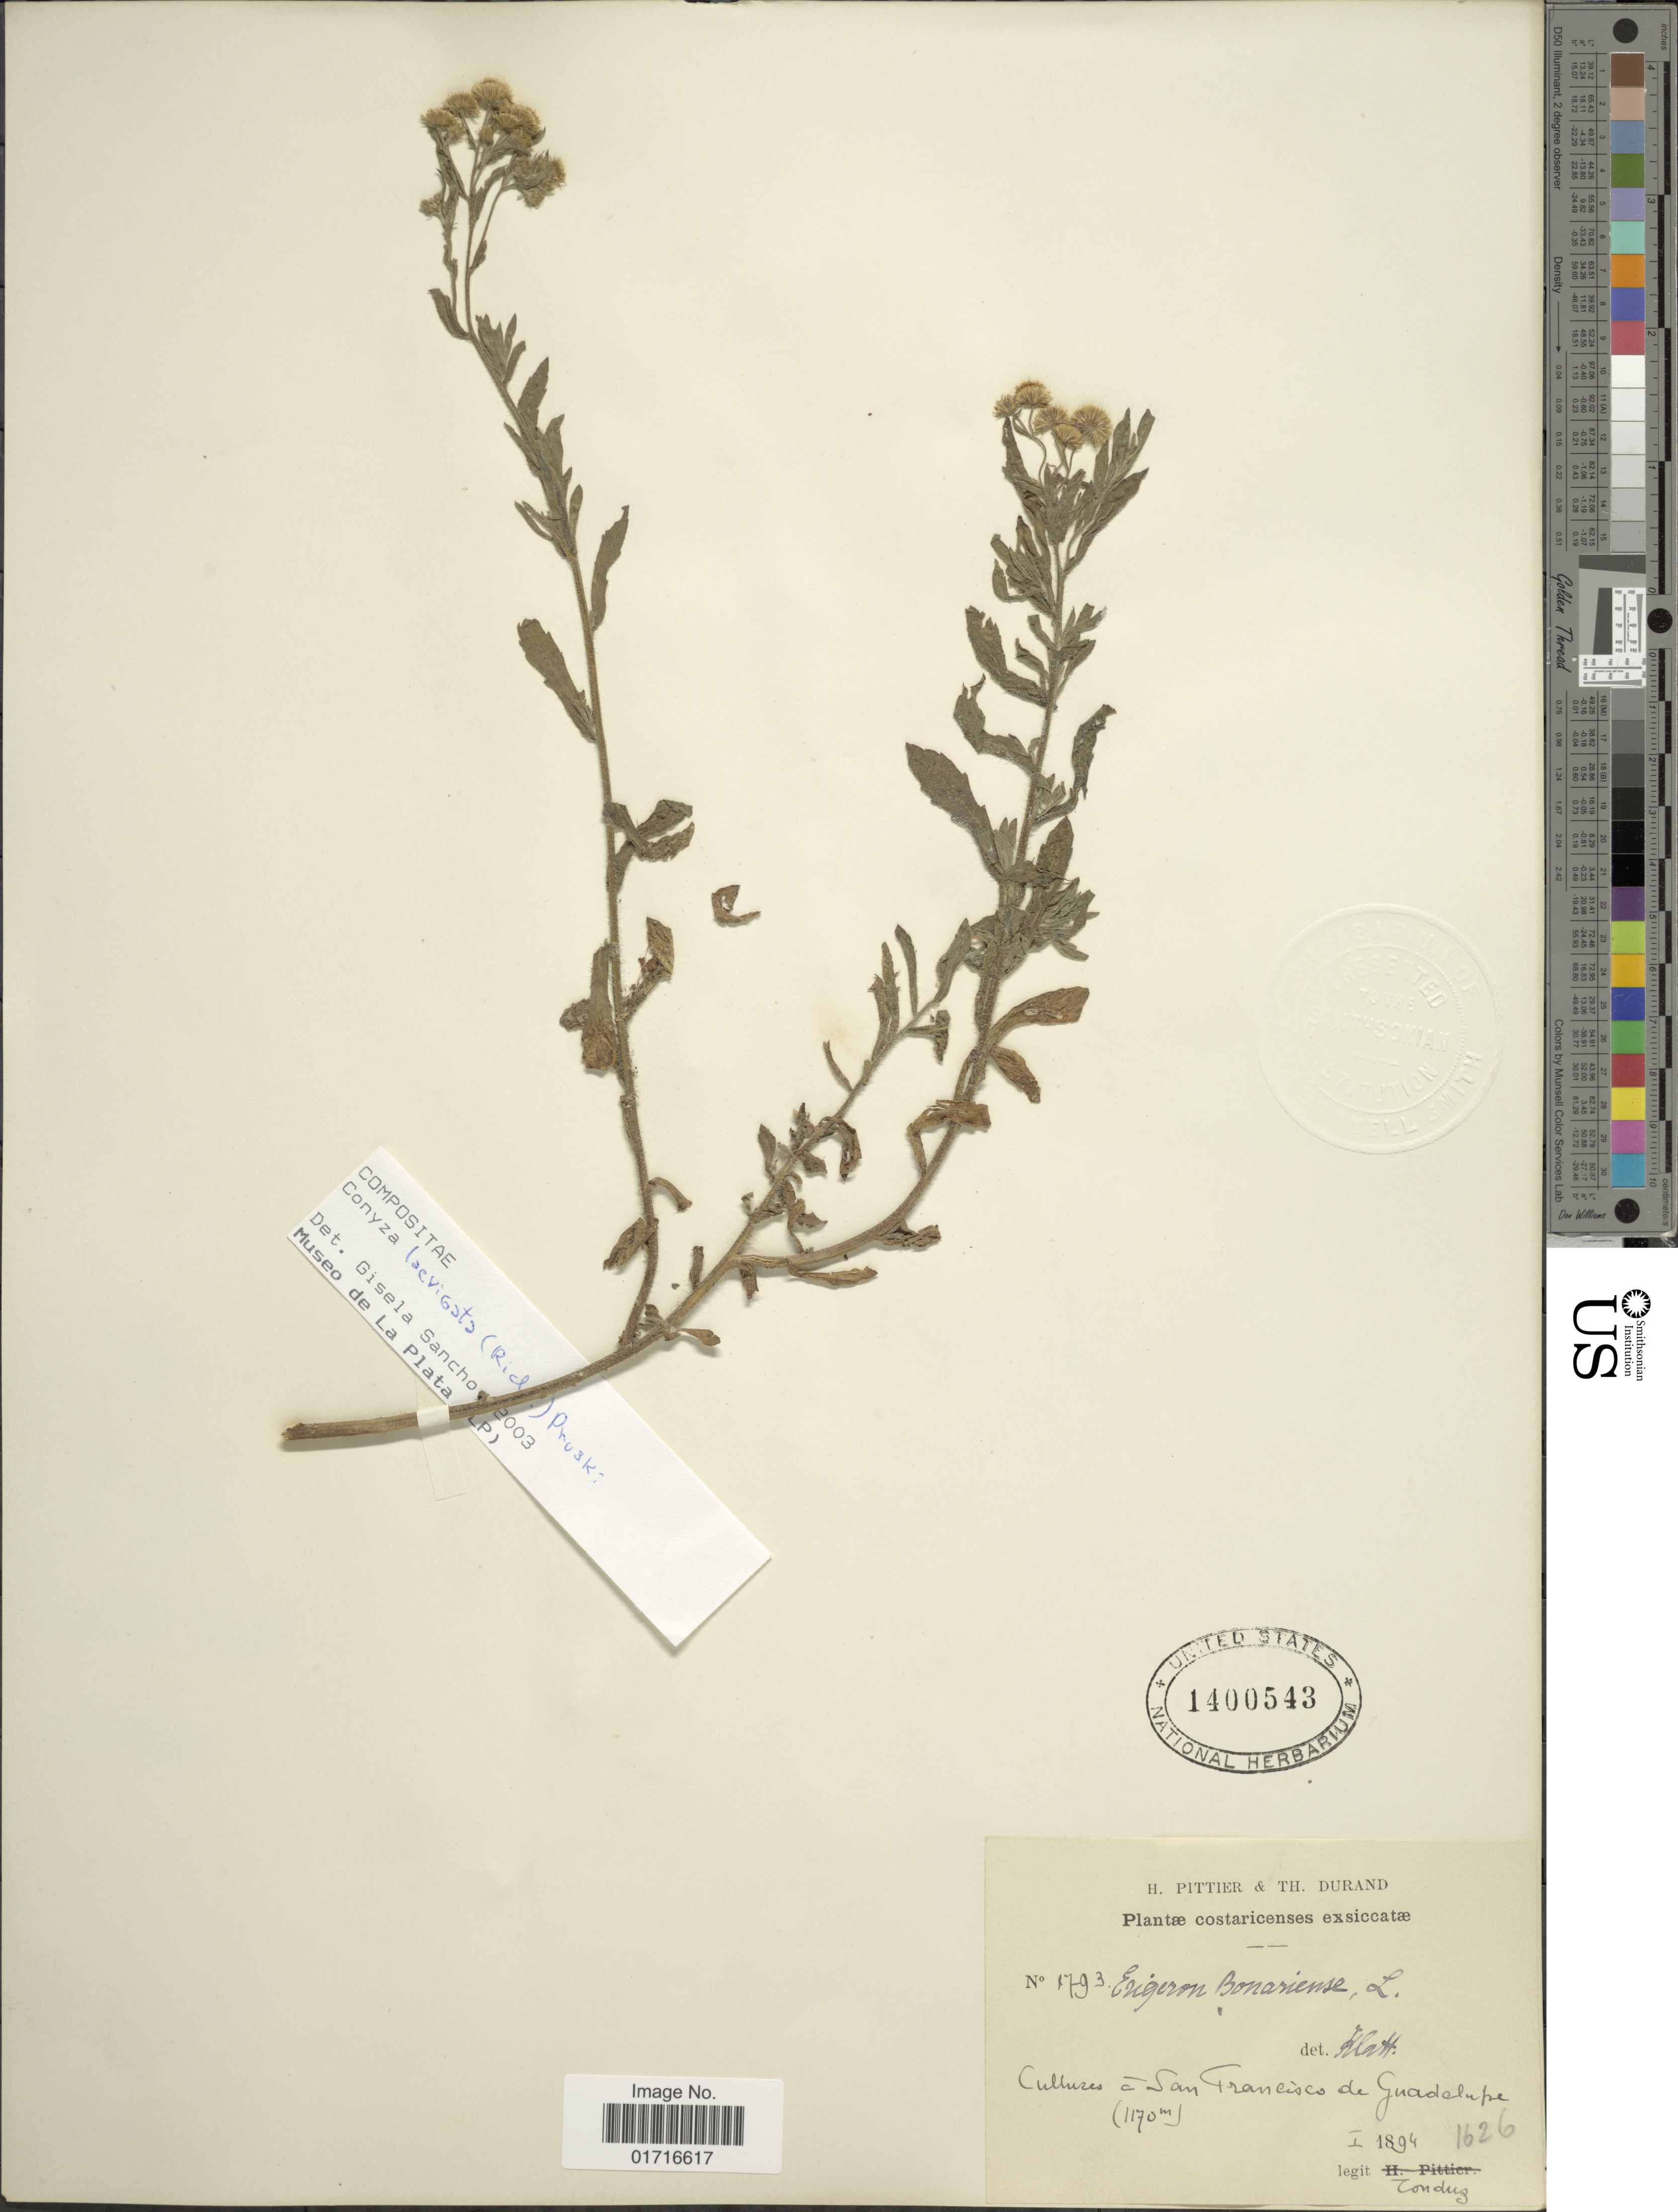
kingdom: Plantae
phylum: Tracheophyta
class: Magnoliopsida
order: Asterales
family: Asteraceae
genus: Conyza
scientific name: Conyza laevigata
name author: (Rich.) Pruski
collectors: A. Tonduz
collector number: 1793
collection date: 1894-01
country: Guadeloupe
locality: Cultures a San Francisco de Gaudelupe.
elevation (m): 1170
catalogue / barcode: US 1400543